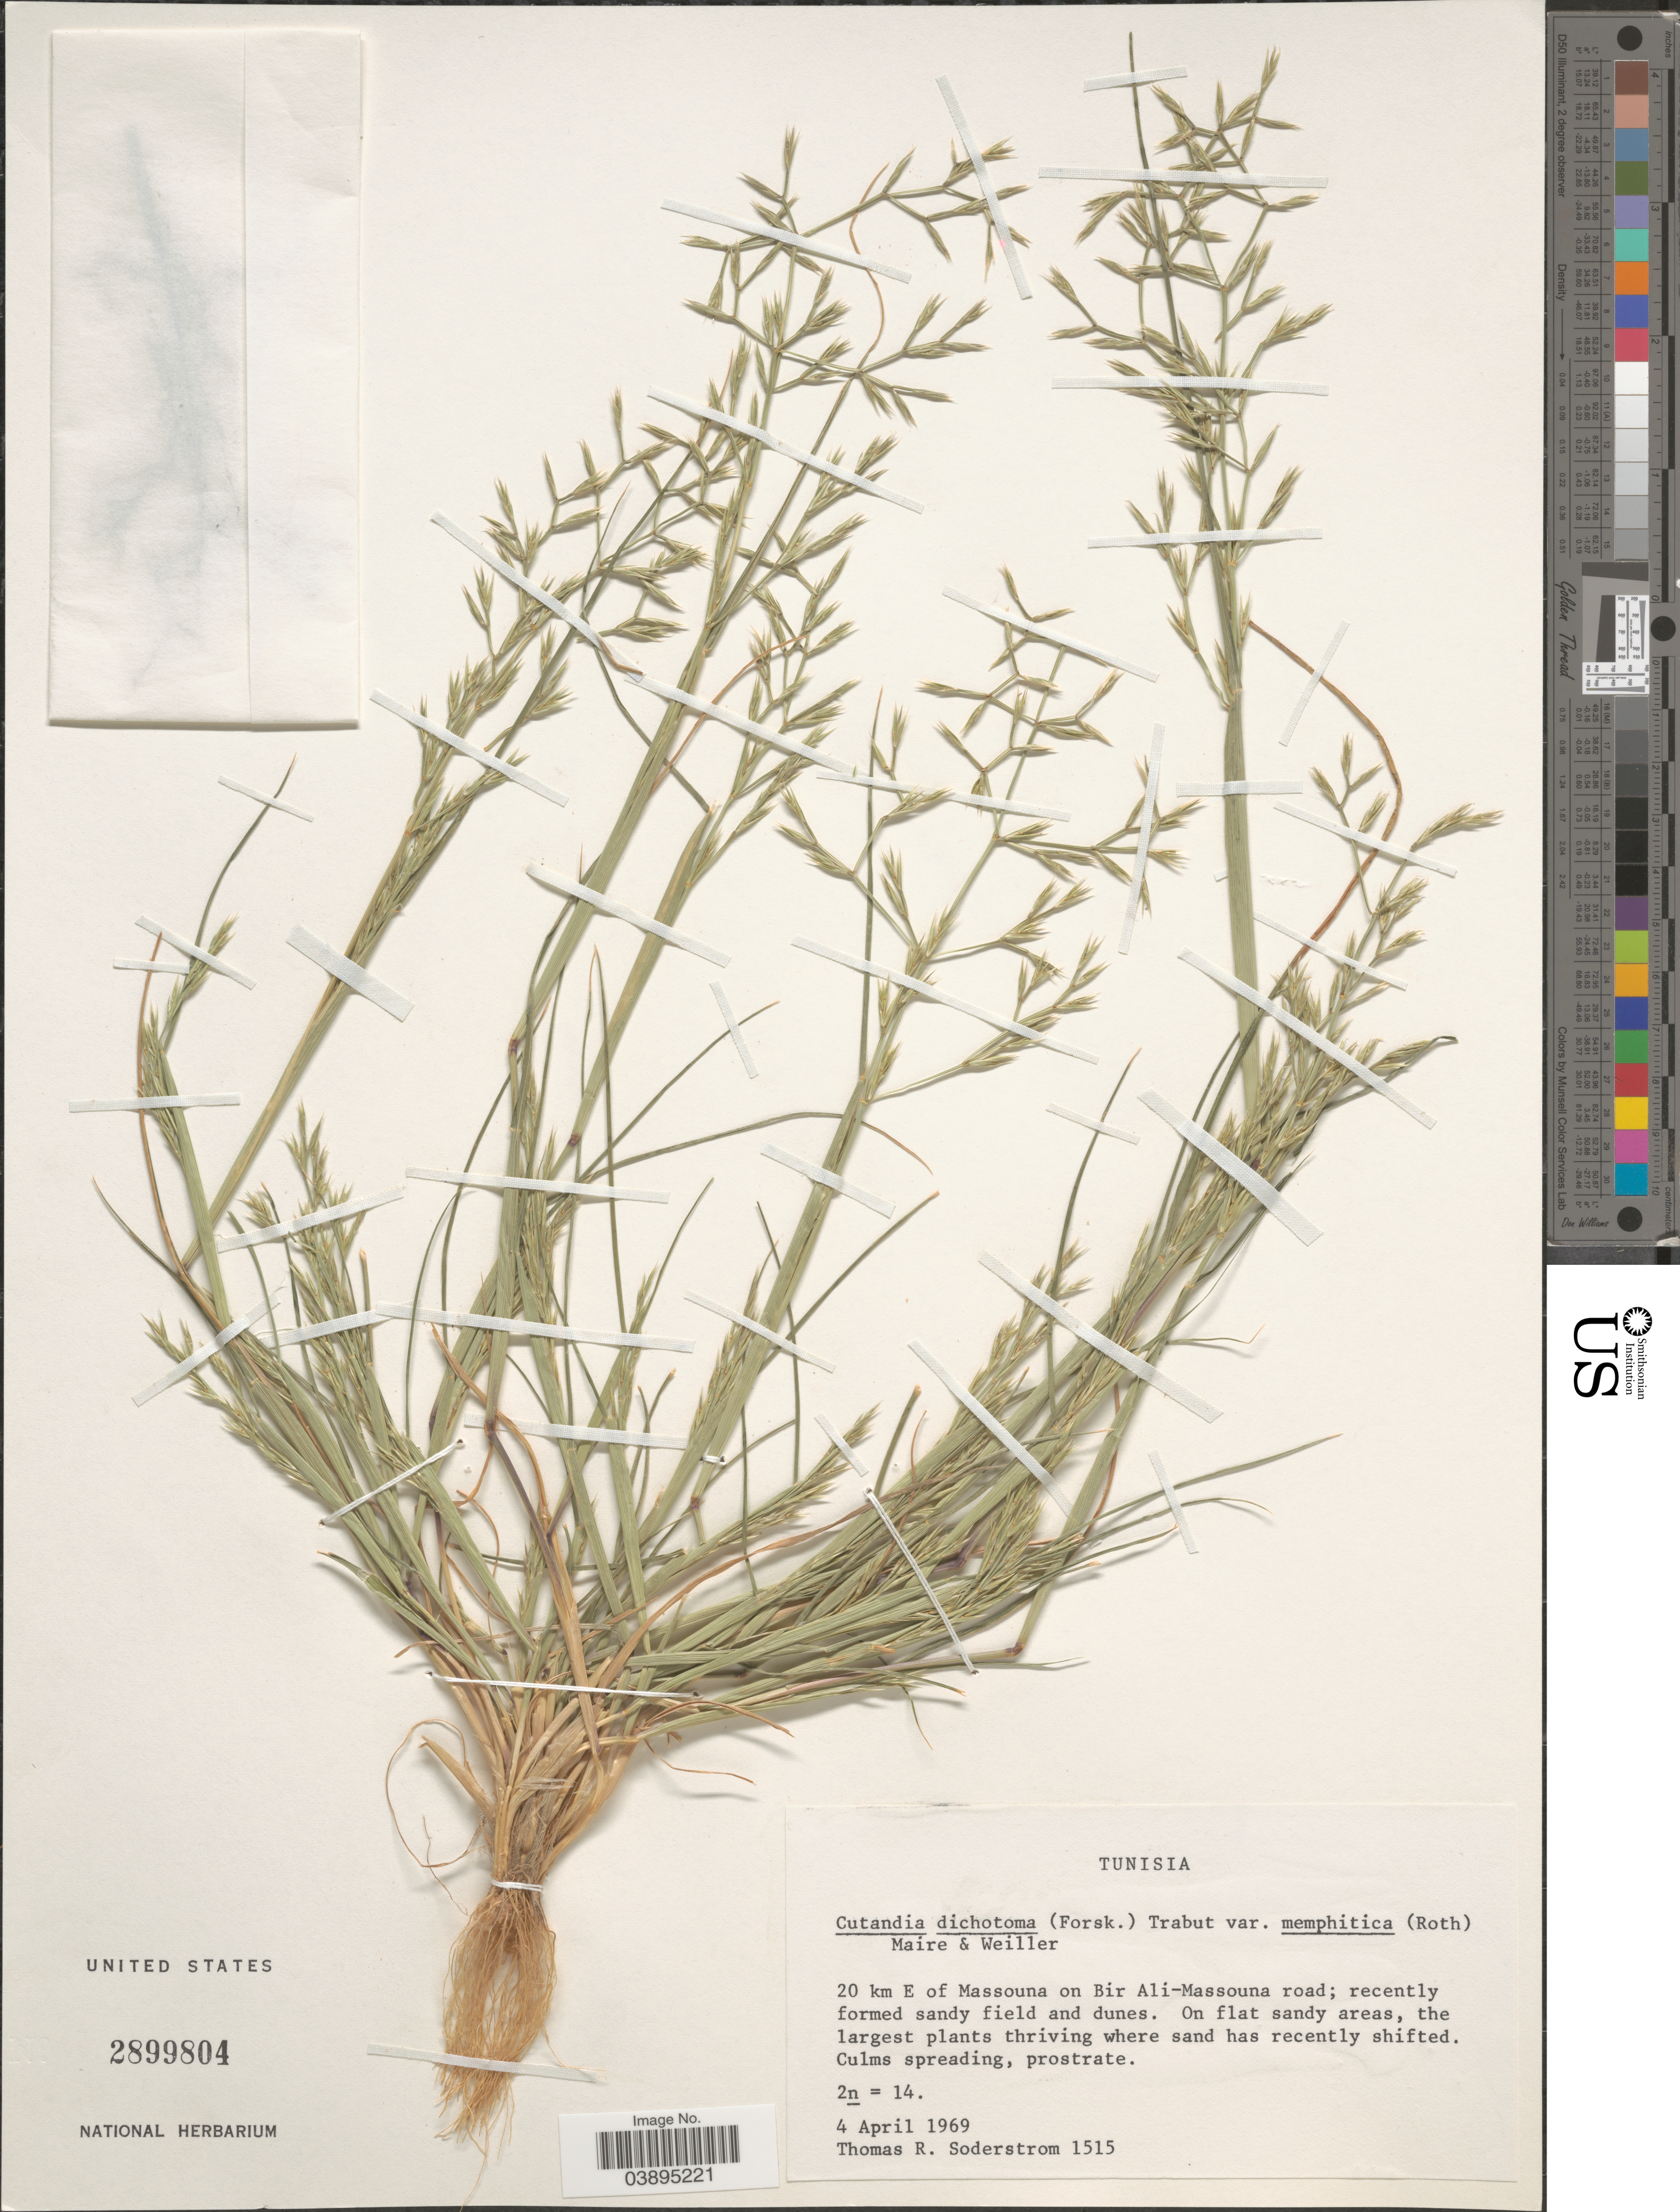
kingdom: Plantae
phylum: Tracheophyta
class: Liliopsida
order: Poales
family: Poaceae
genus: Cutandia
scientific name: Cutandia memphitica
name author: (Spreng.) K. Richt.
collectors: T. R. Soderstrom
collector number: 1515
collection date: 1969-04-04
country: Tunisia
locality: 20 km E of Massouna on Bir Ali-Massouna road.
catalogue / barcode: US 2899804